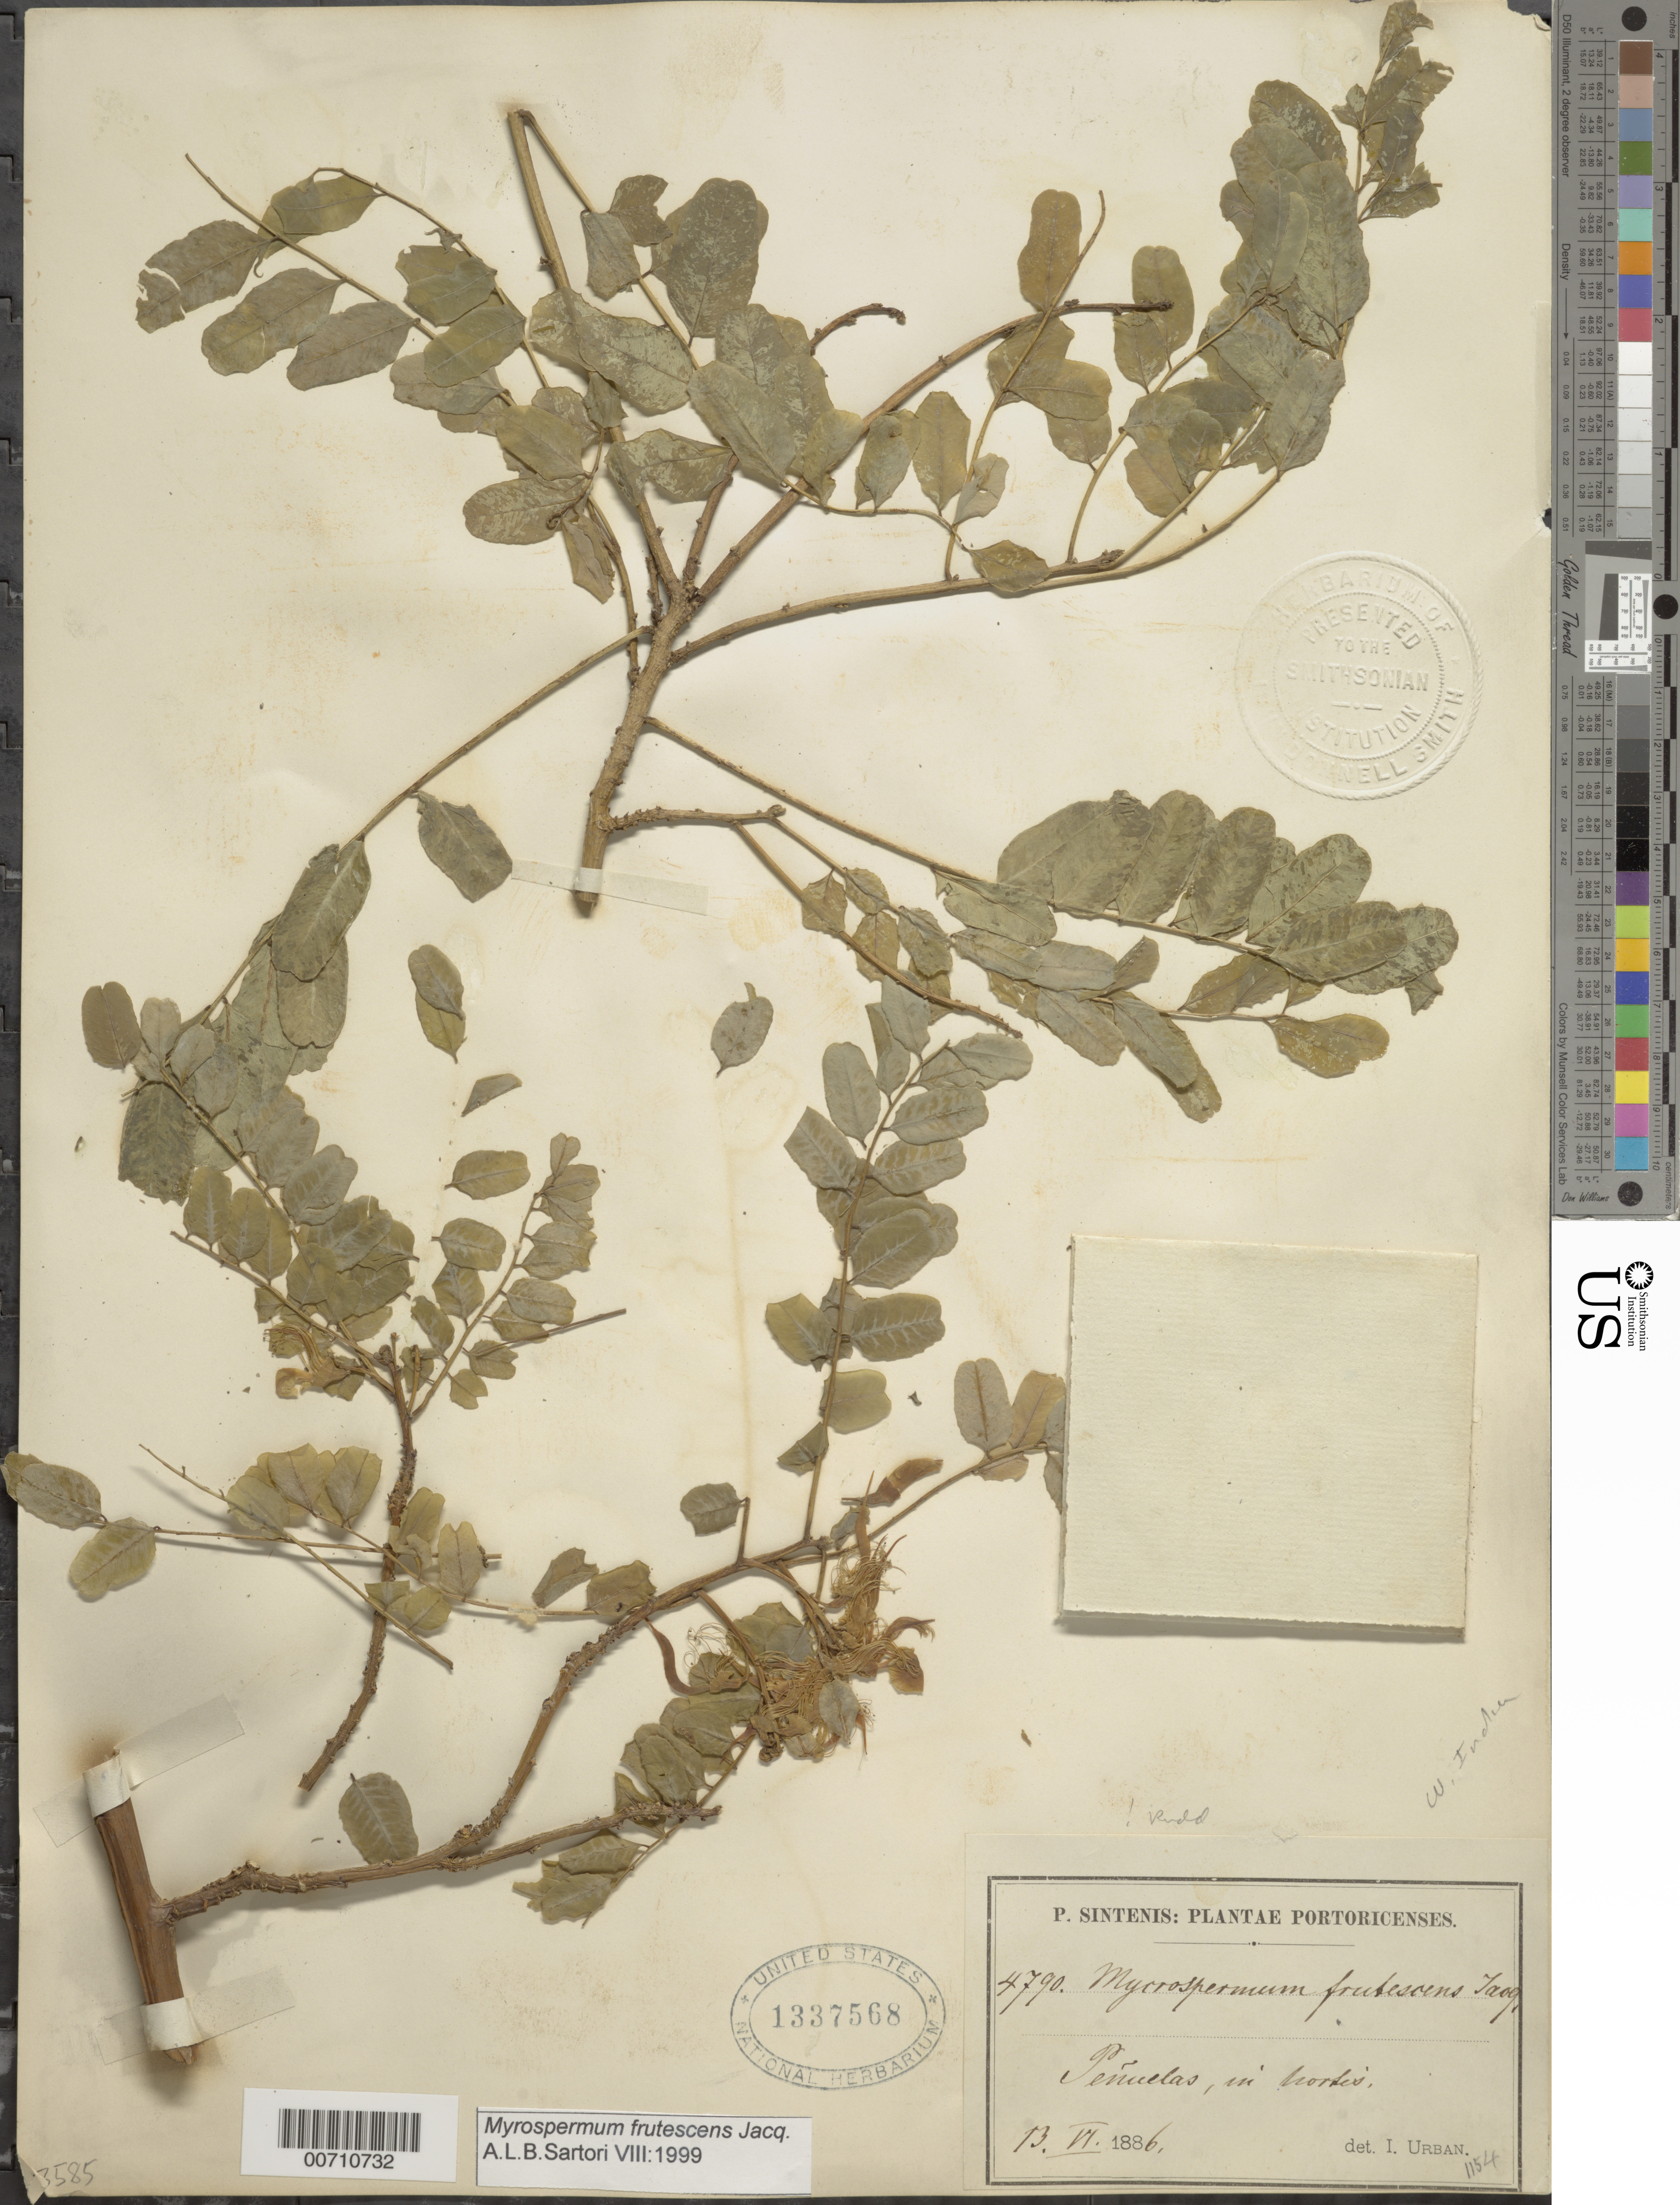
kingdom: Plantae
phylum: Tracheophyta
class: Magnoliopsida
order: Fabales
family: Fabaceae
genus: Myrospermum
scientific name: Myrospermum frutescens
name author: Jacq.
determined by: Sartori, Angela L. B.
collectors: P. Sintenis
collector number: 4790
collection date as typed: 13 Jun 1886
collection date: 1886-06-13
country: Puerto Rico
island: Greater Antilles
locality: Penuelas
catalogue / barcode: US 1337568